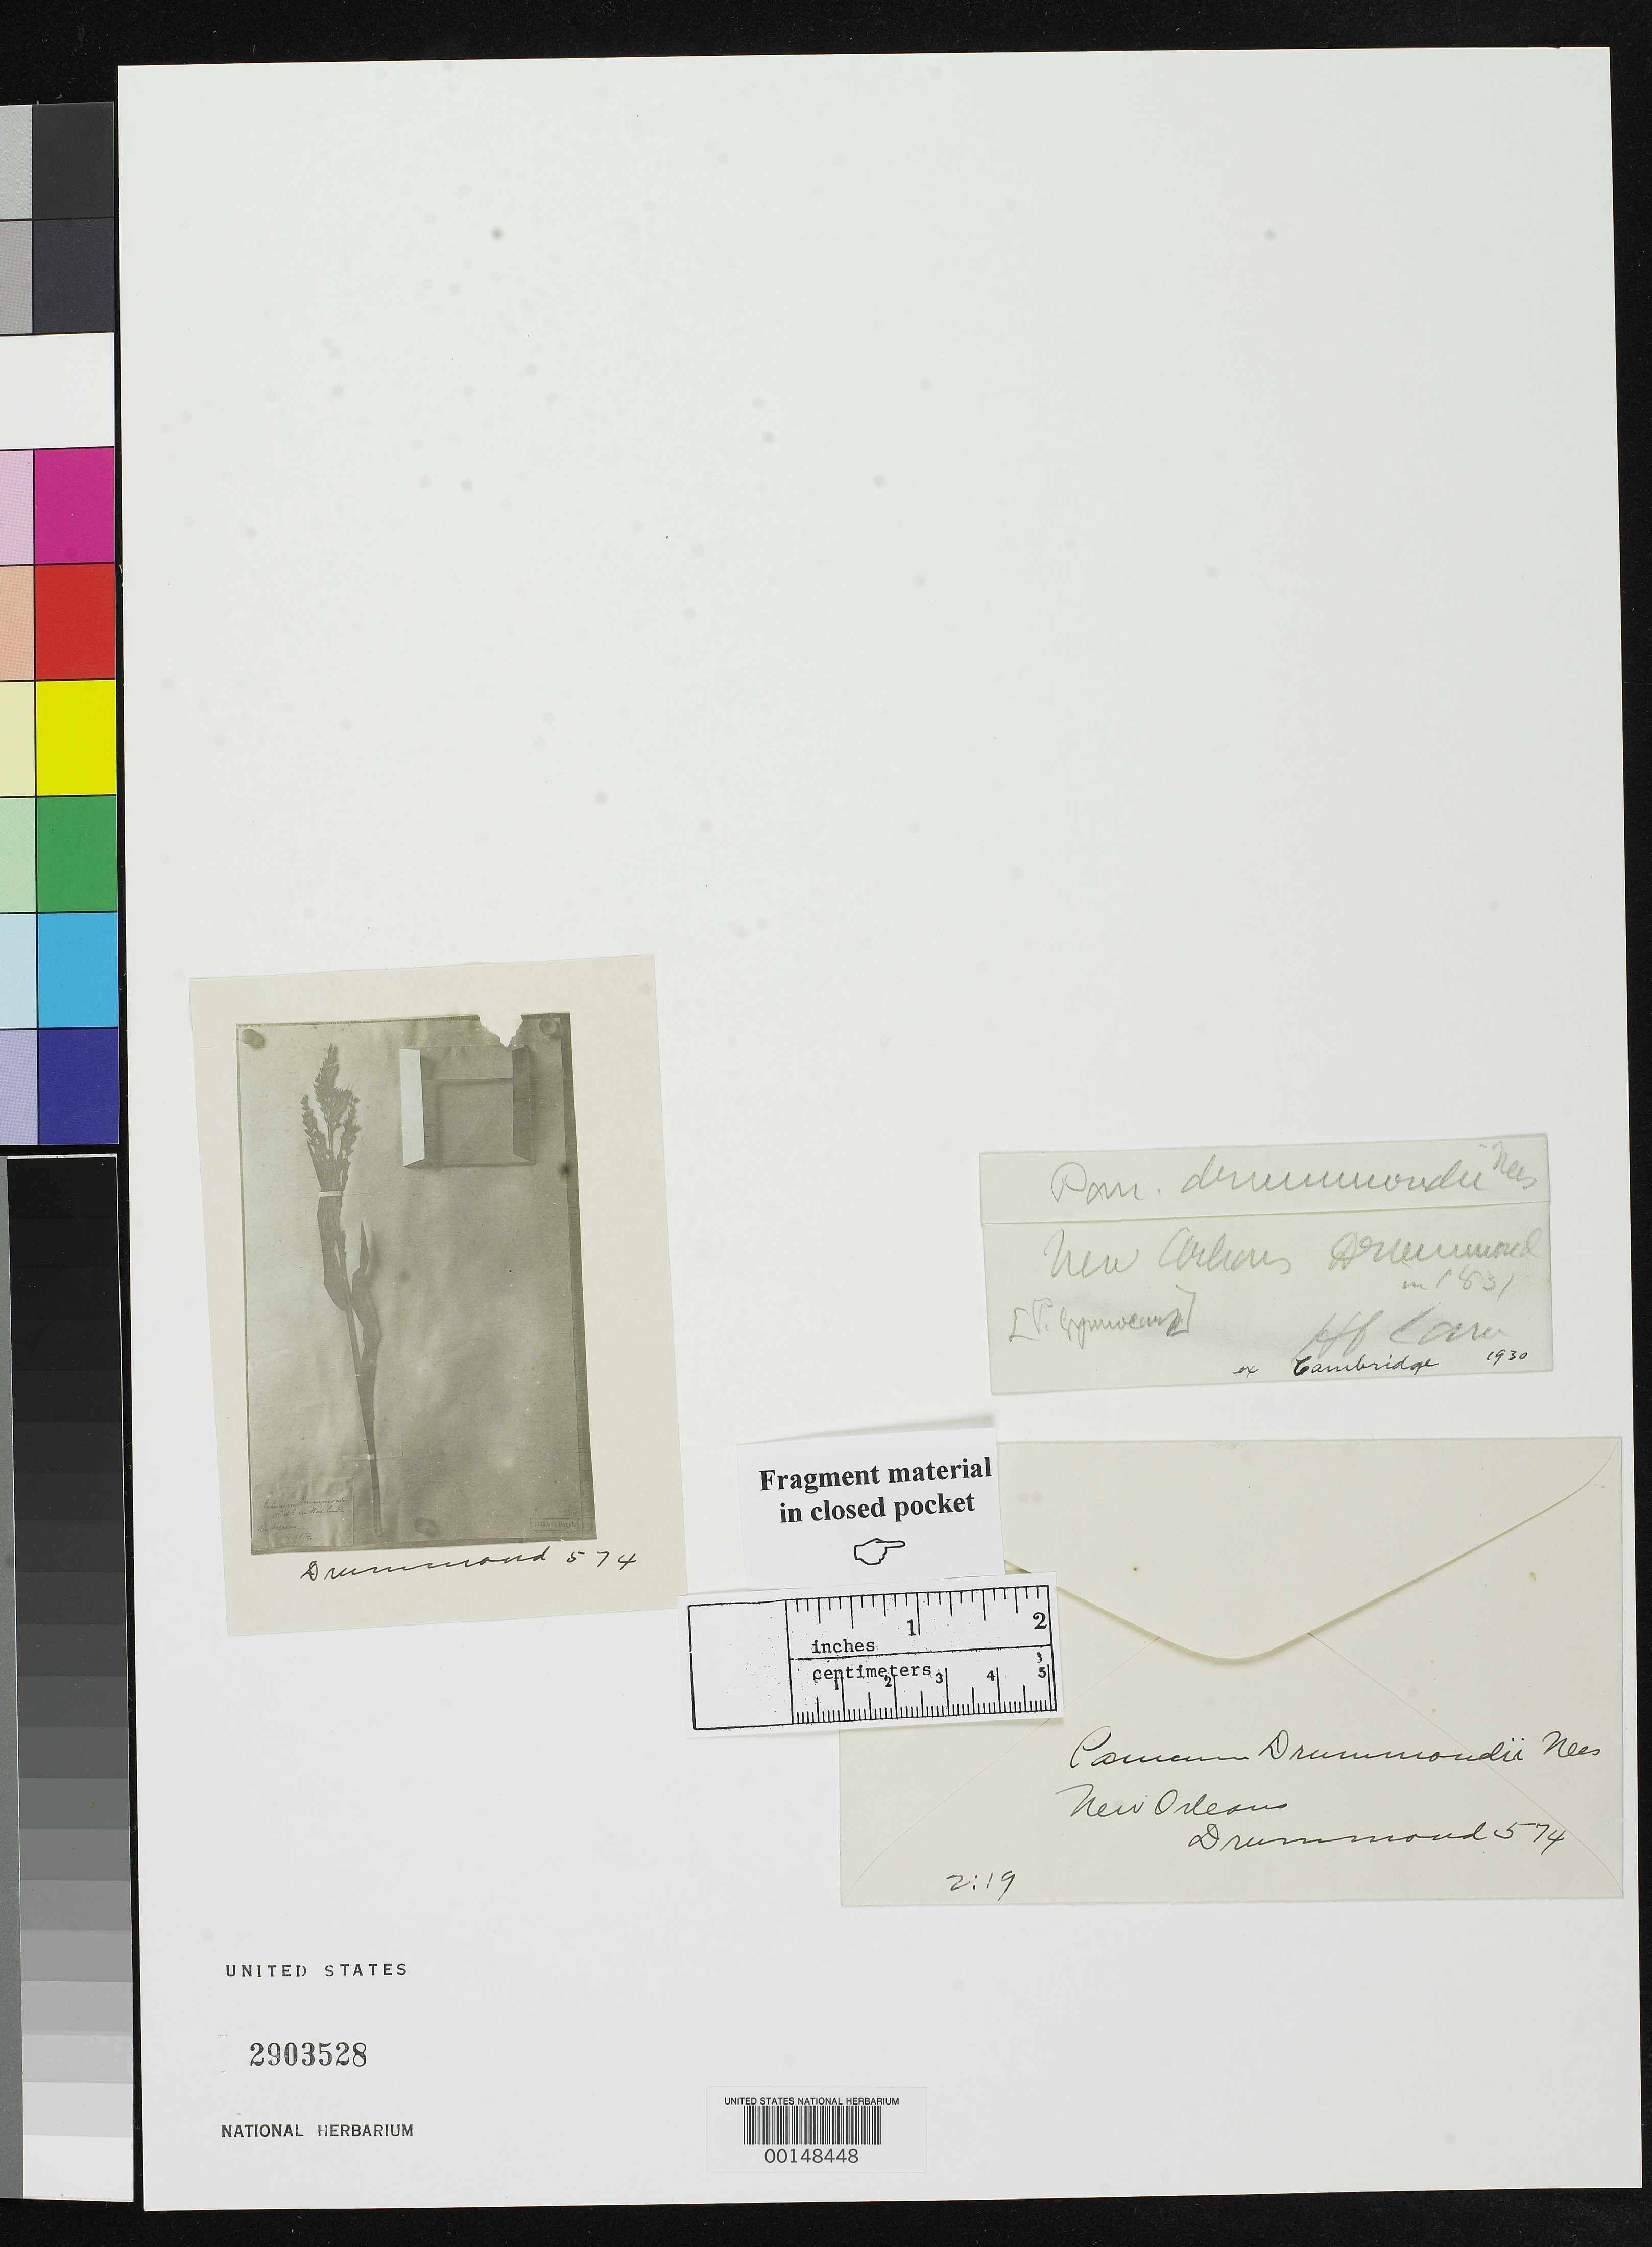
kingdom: Plantae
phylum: Tracheophyta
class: Liliopsida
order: Poales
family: Poaceae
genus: Panicum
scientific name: Panicum drummondii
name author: Nees ex Steud.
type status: Type Fragment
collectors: T. Drummond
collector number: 574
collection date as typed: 1831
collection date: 1831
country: United States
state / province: Louisiana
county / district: Orleans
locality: New Orleans.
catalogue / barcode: US 2903528